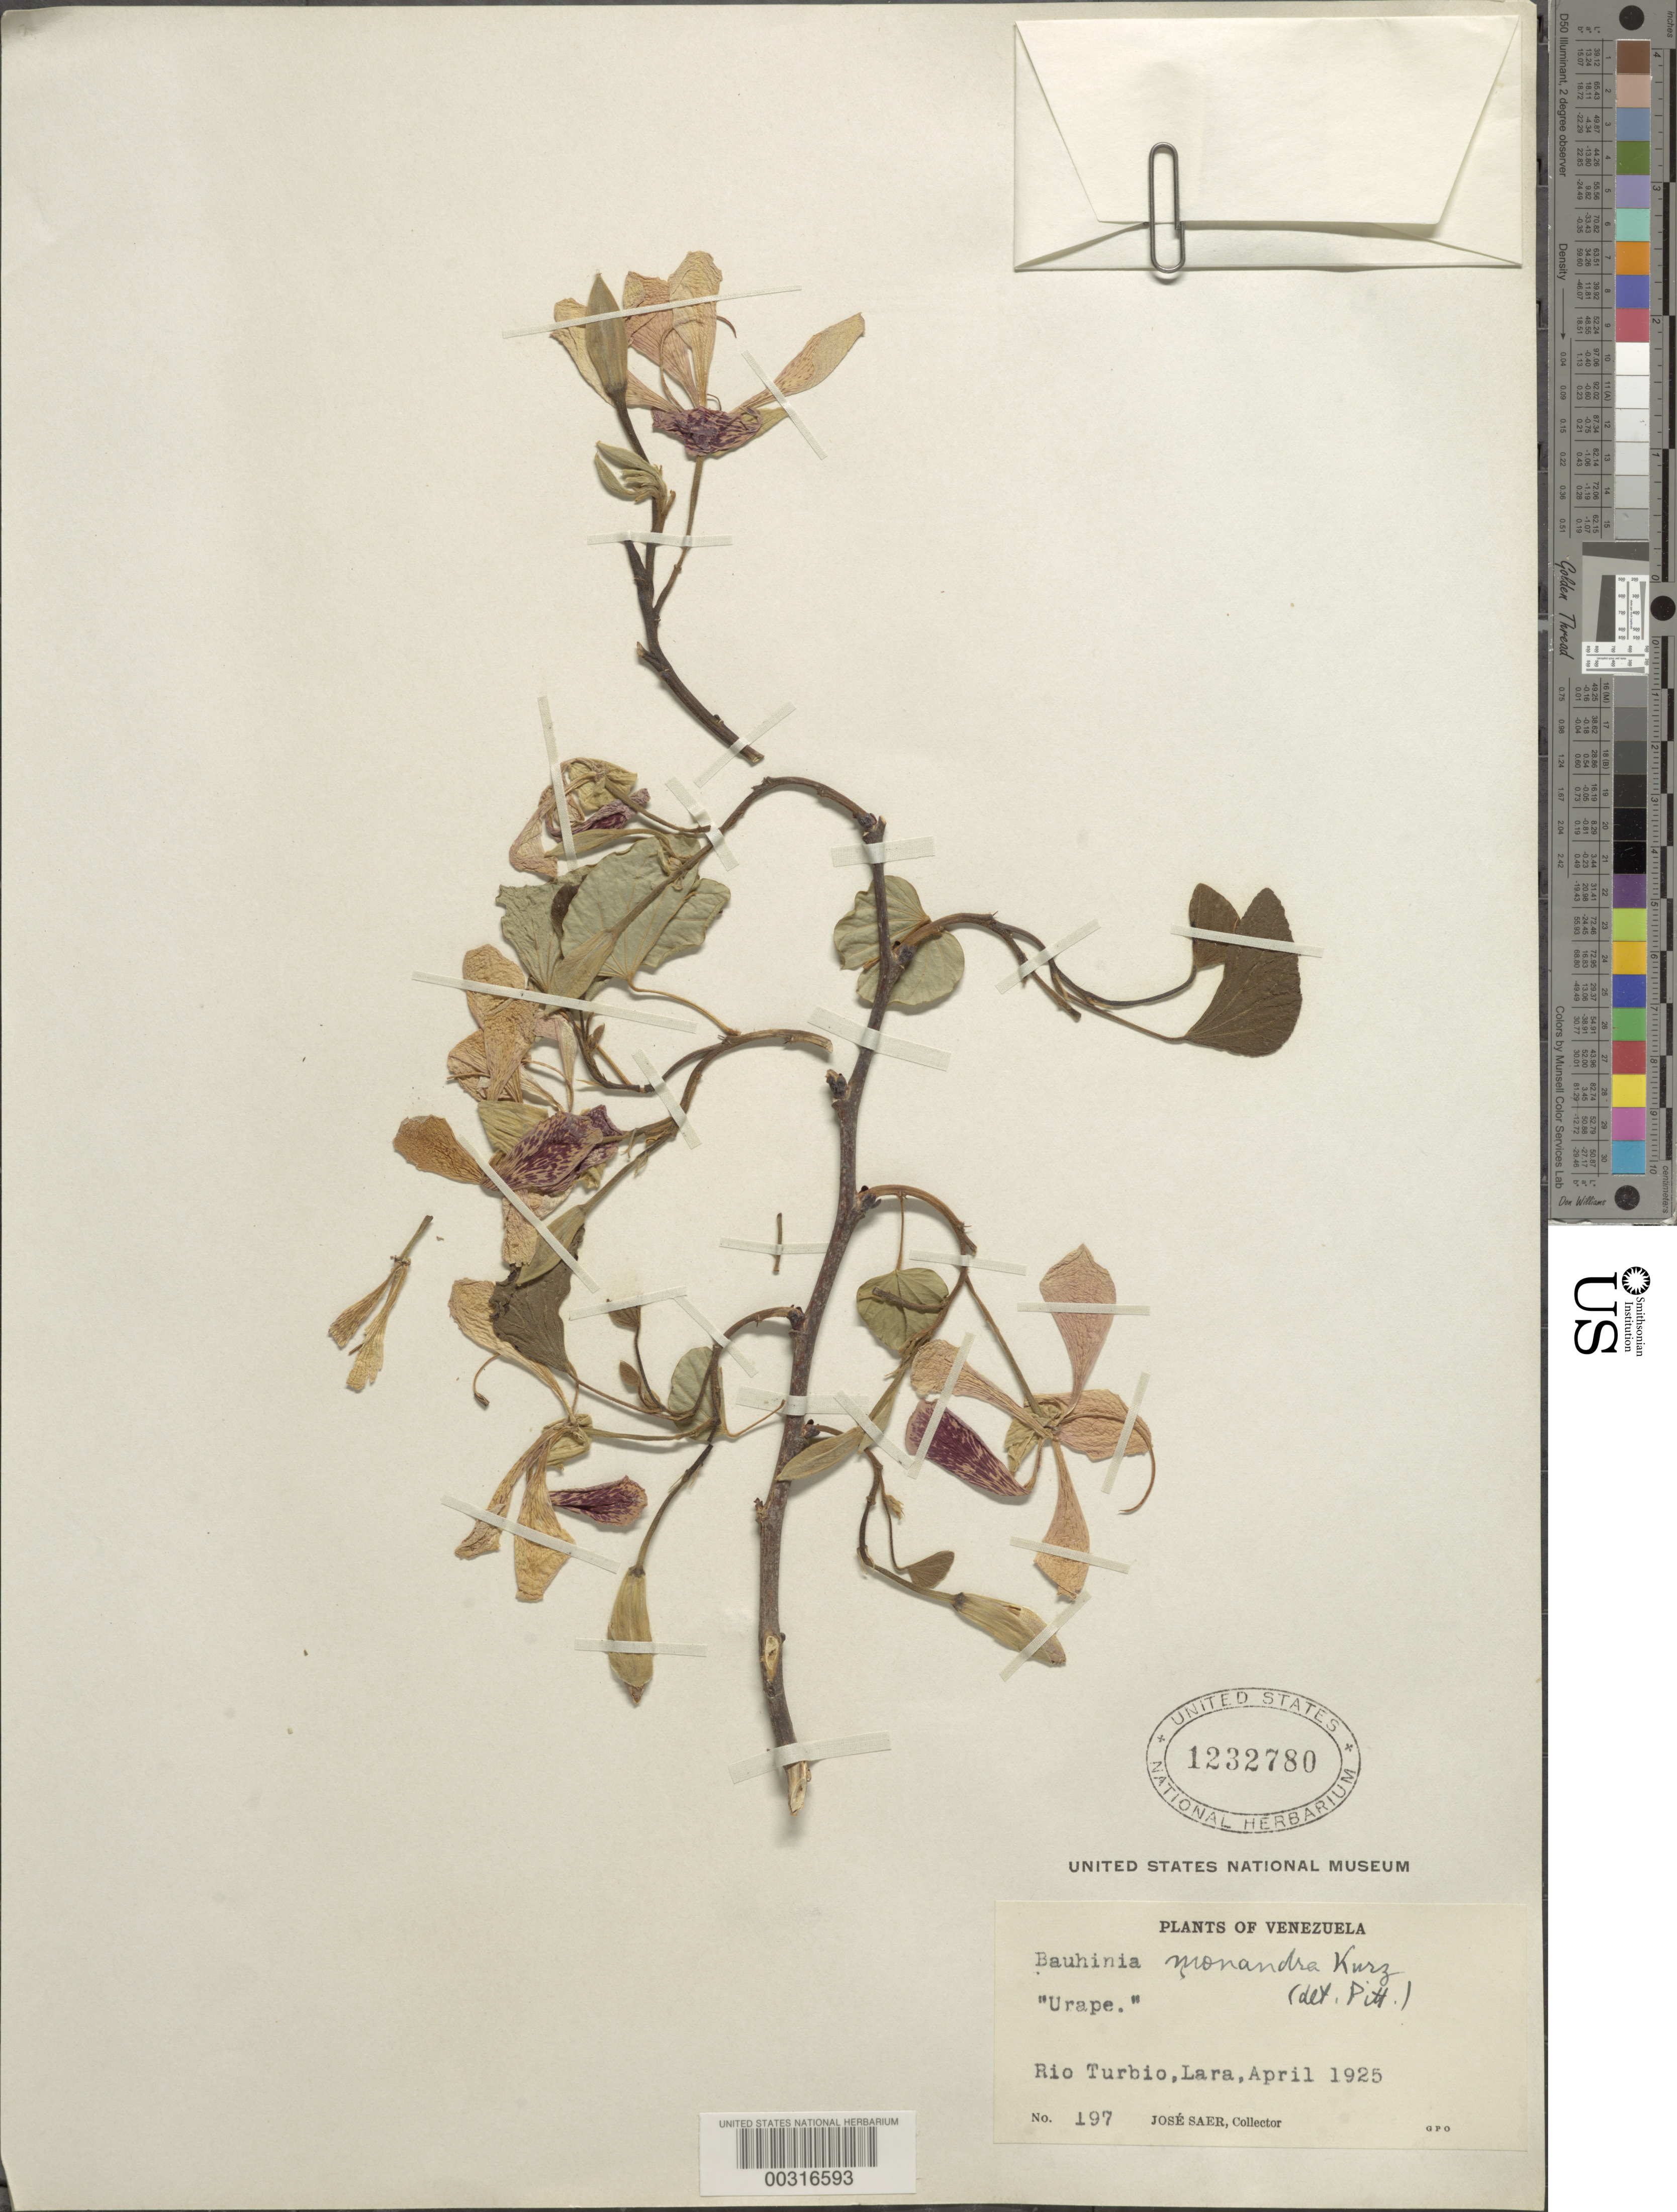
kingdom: Plantae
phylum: Tracheophyta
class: Magnoliopsida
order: Fabales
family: Fabaceae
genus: Bauhinia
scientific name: Bauhinia monandra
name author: Kurz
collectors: J. Saer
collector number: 197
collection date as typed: Apr 1925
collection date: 1925-04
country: Venezuela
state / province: Lara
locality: Rio turbio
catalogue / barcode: US 1232780